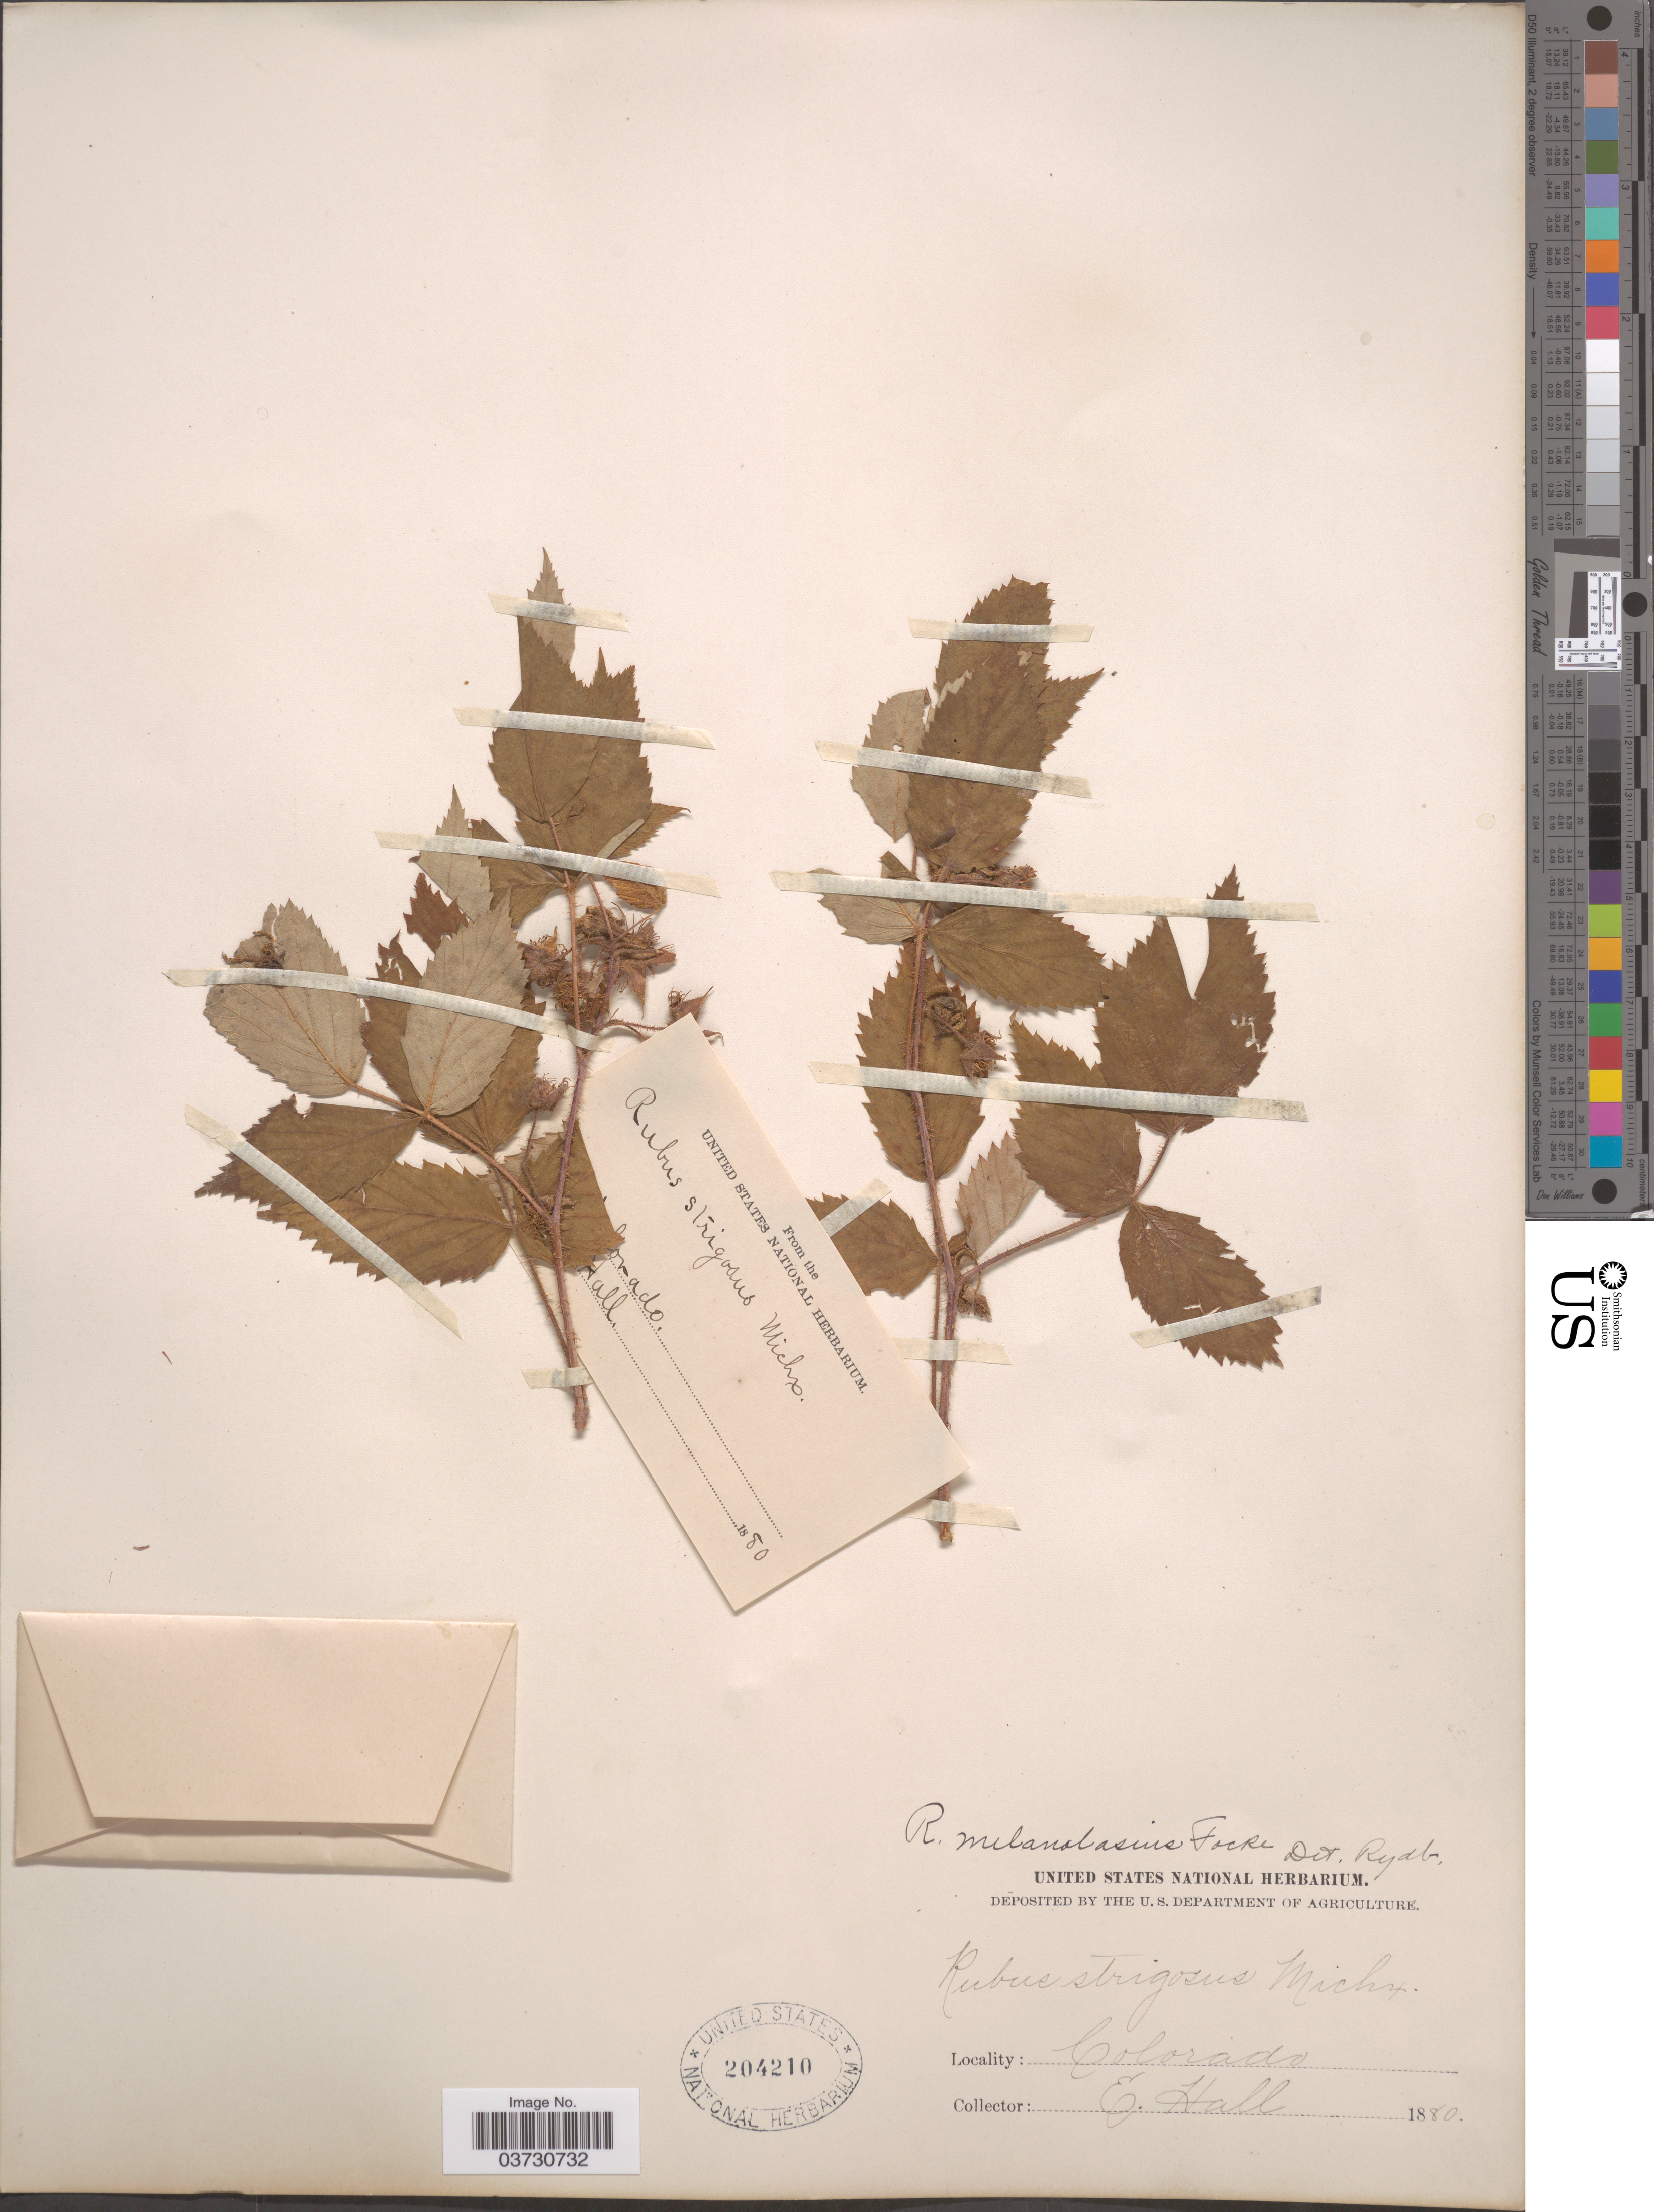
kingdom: Plantae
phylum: Tracheophyta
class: Magnoliopsida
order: Rosales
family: Rosaceae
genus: Rubus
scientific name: Rubus melanolasius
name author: Dieck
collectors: E. Hall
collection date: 1880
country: United States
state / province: Colorado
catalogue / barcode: US 204210